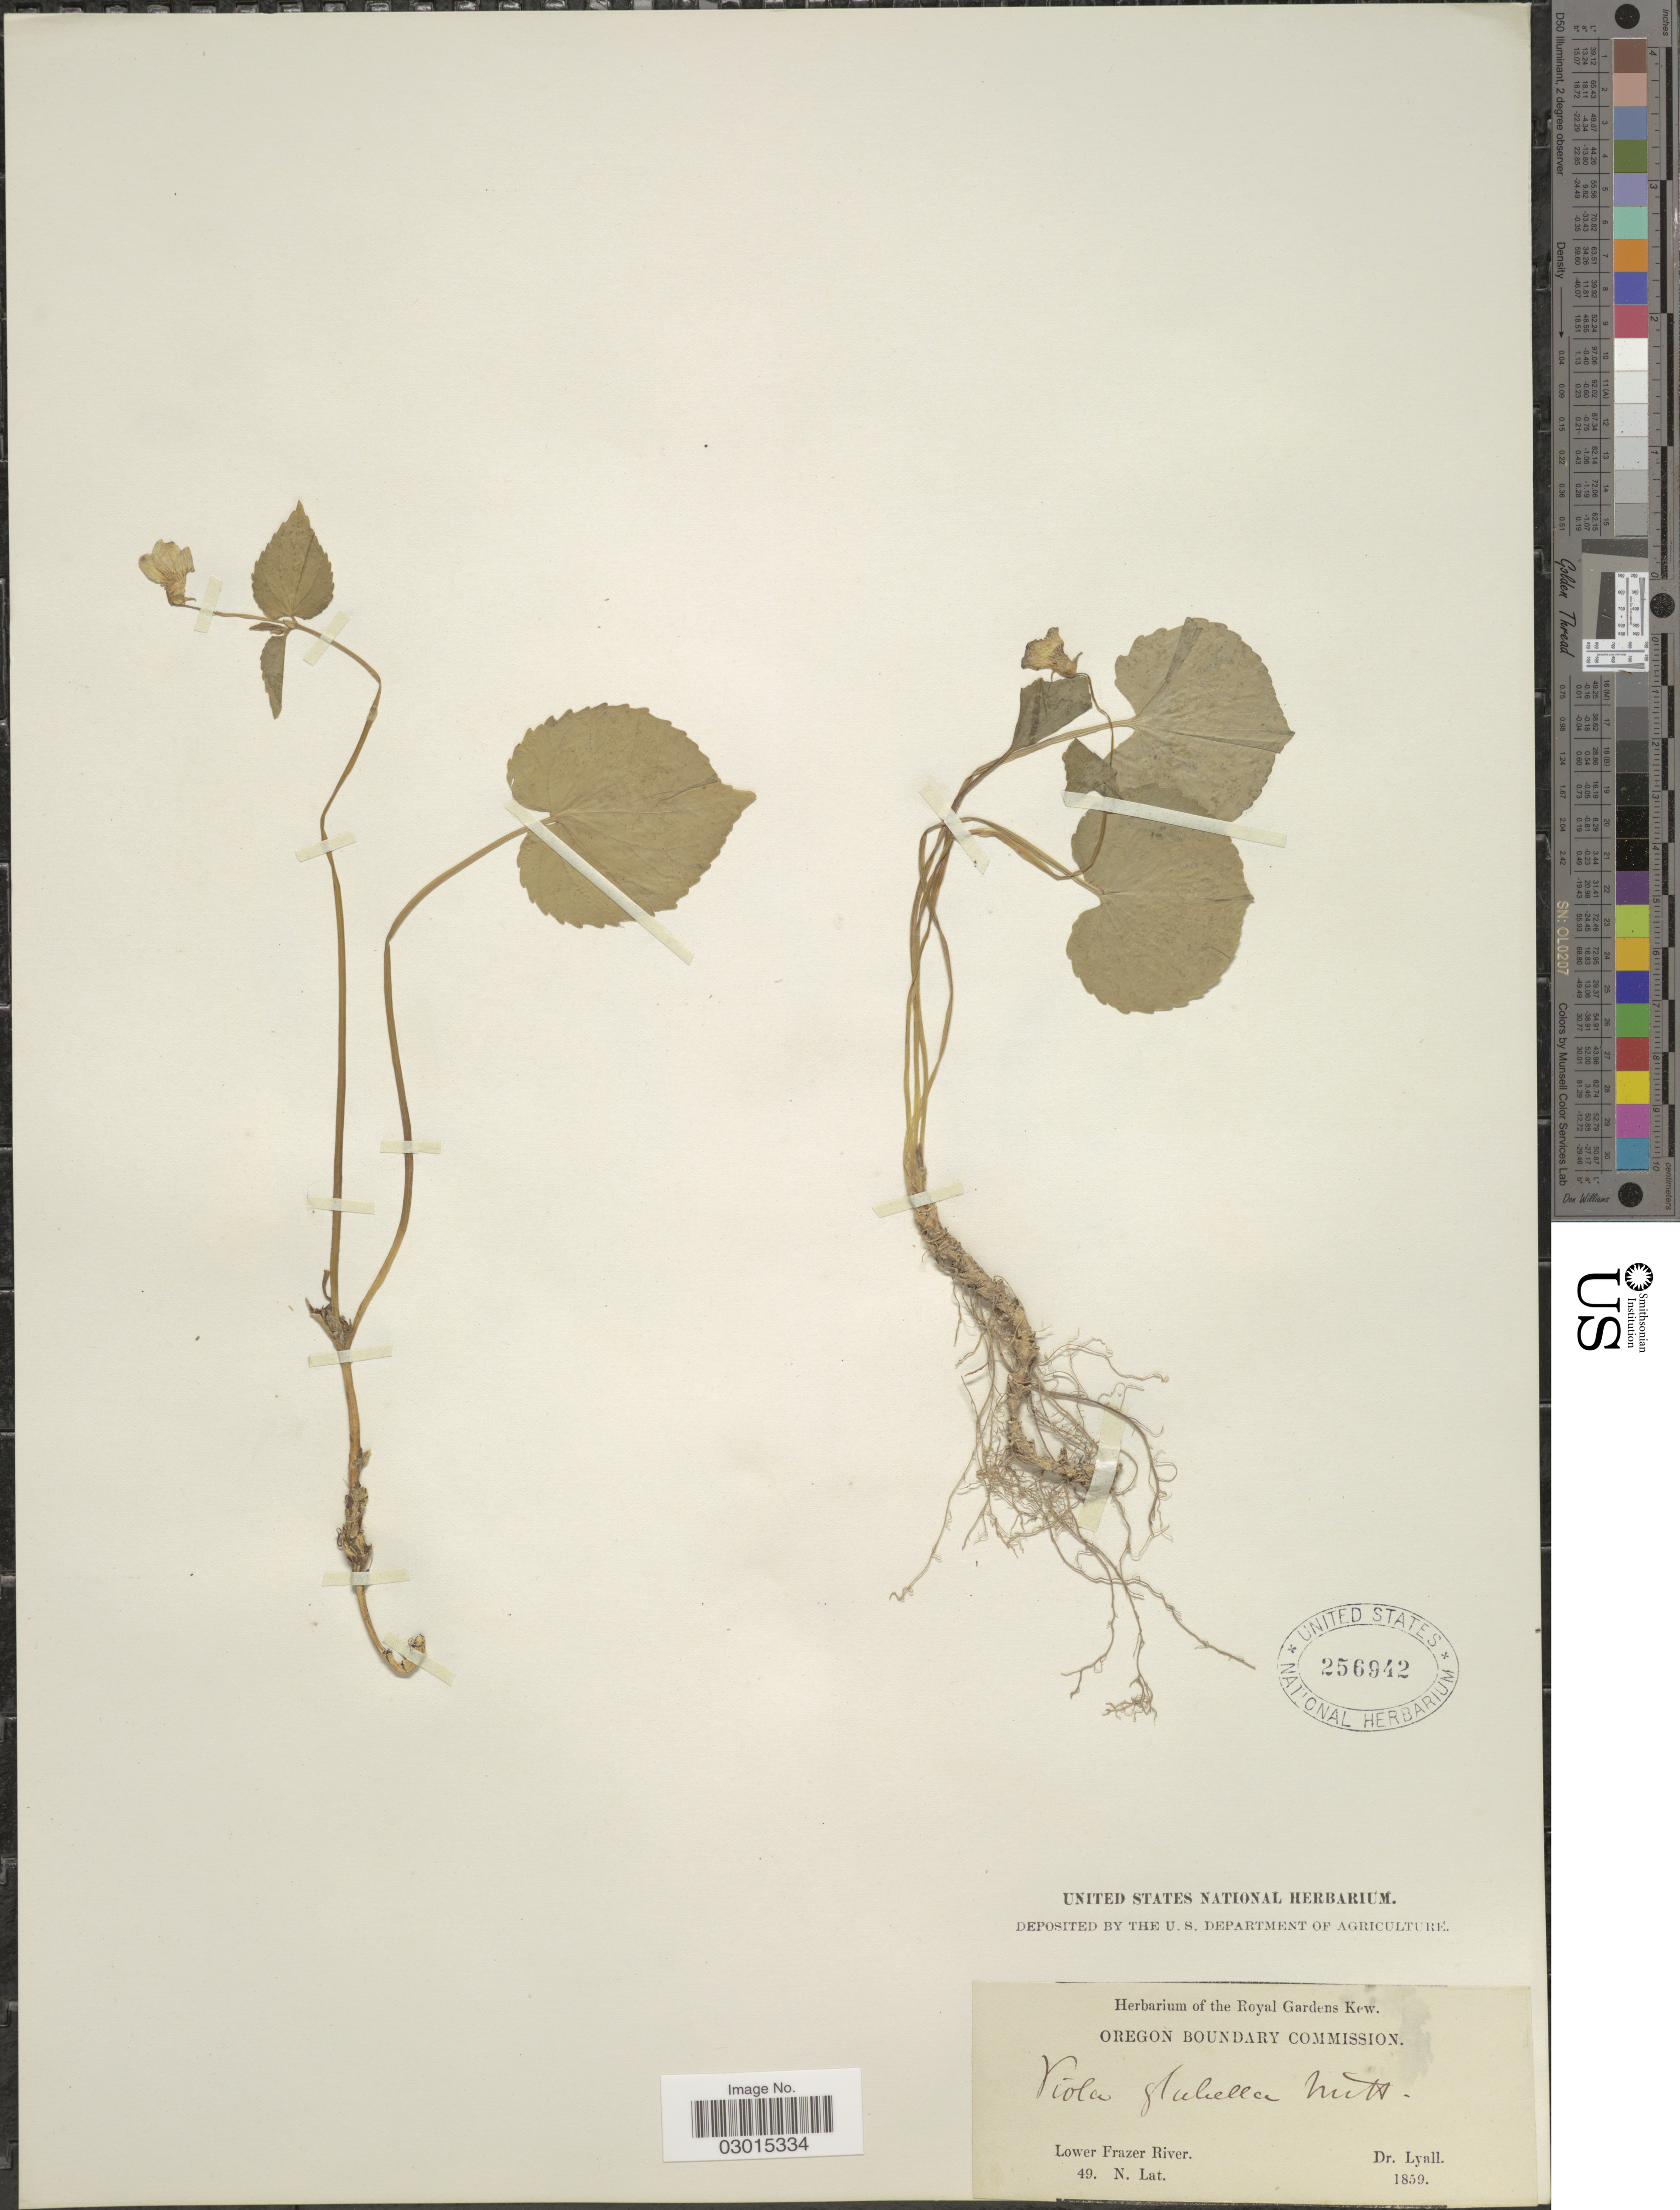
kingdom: Plantae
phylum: Tracheophyta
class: Magnoliopsida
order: Malpighiales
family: Violaceae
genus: Viola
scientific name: Viola glabella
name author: Nutt.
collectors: -. Lyall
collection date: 1859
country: United States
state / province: Oregon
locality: Lower Frazer River.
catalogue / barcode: US 256942